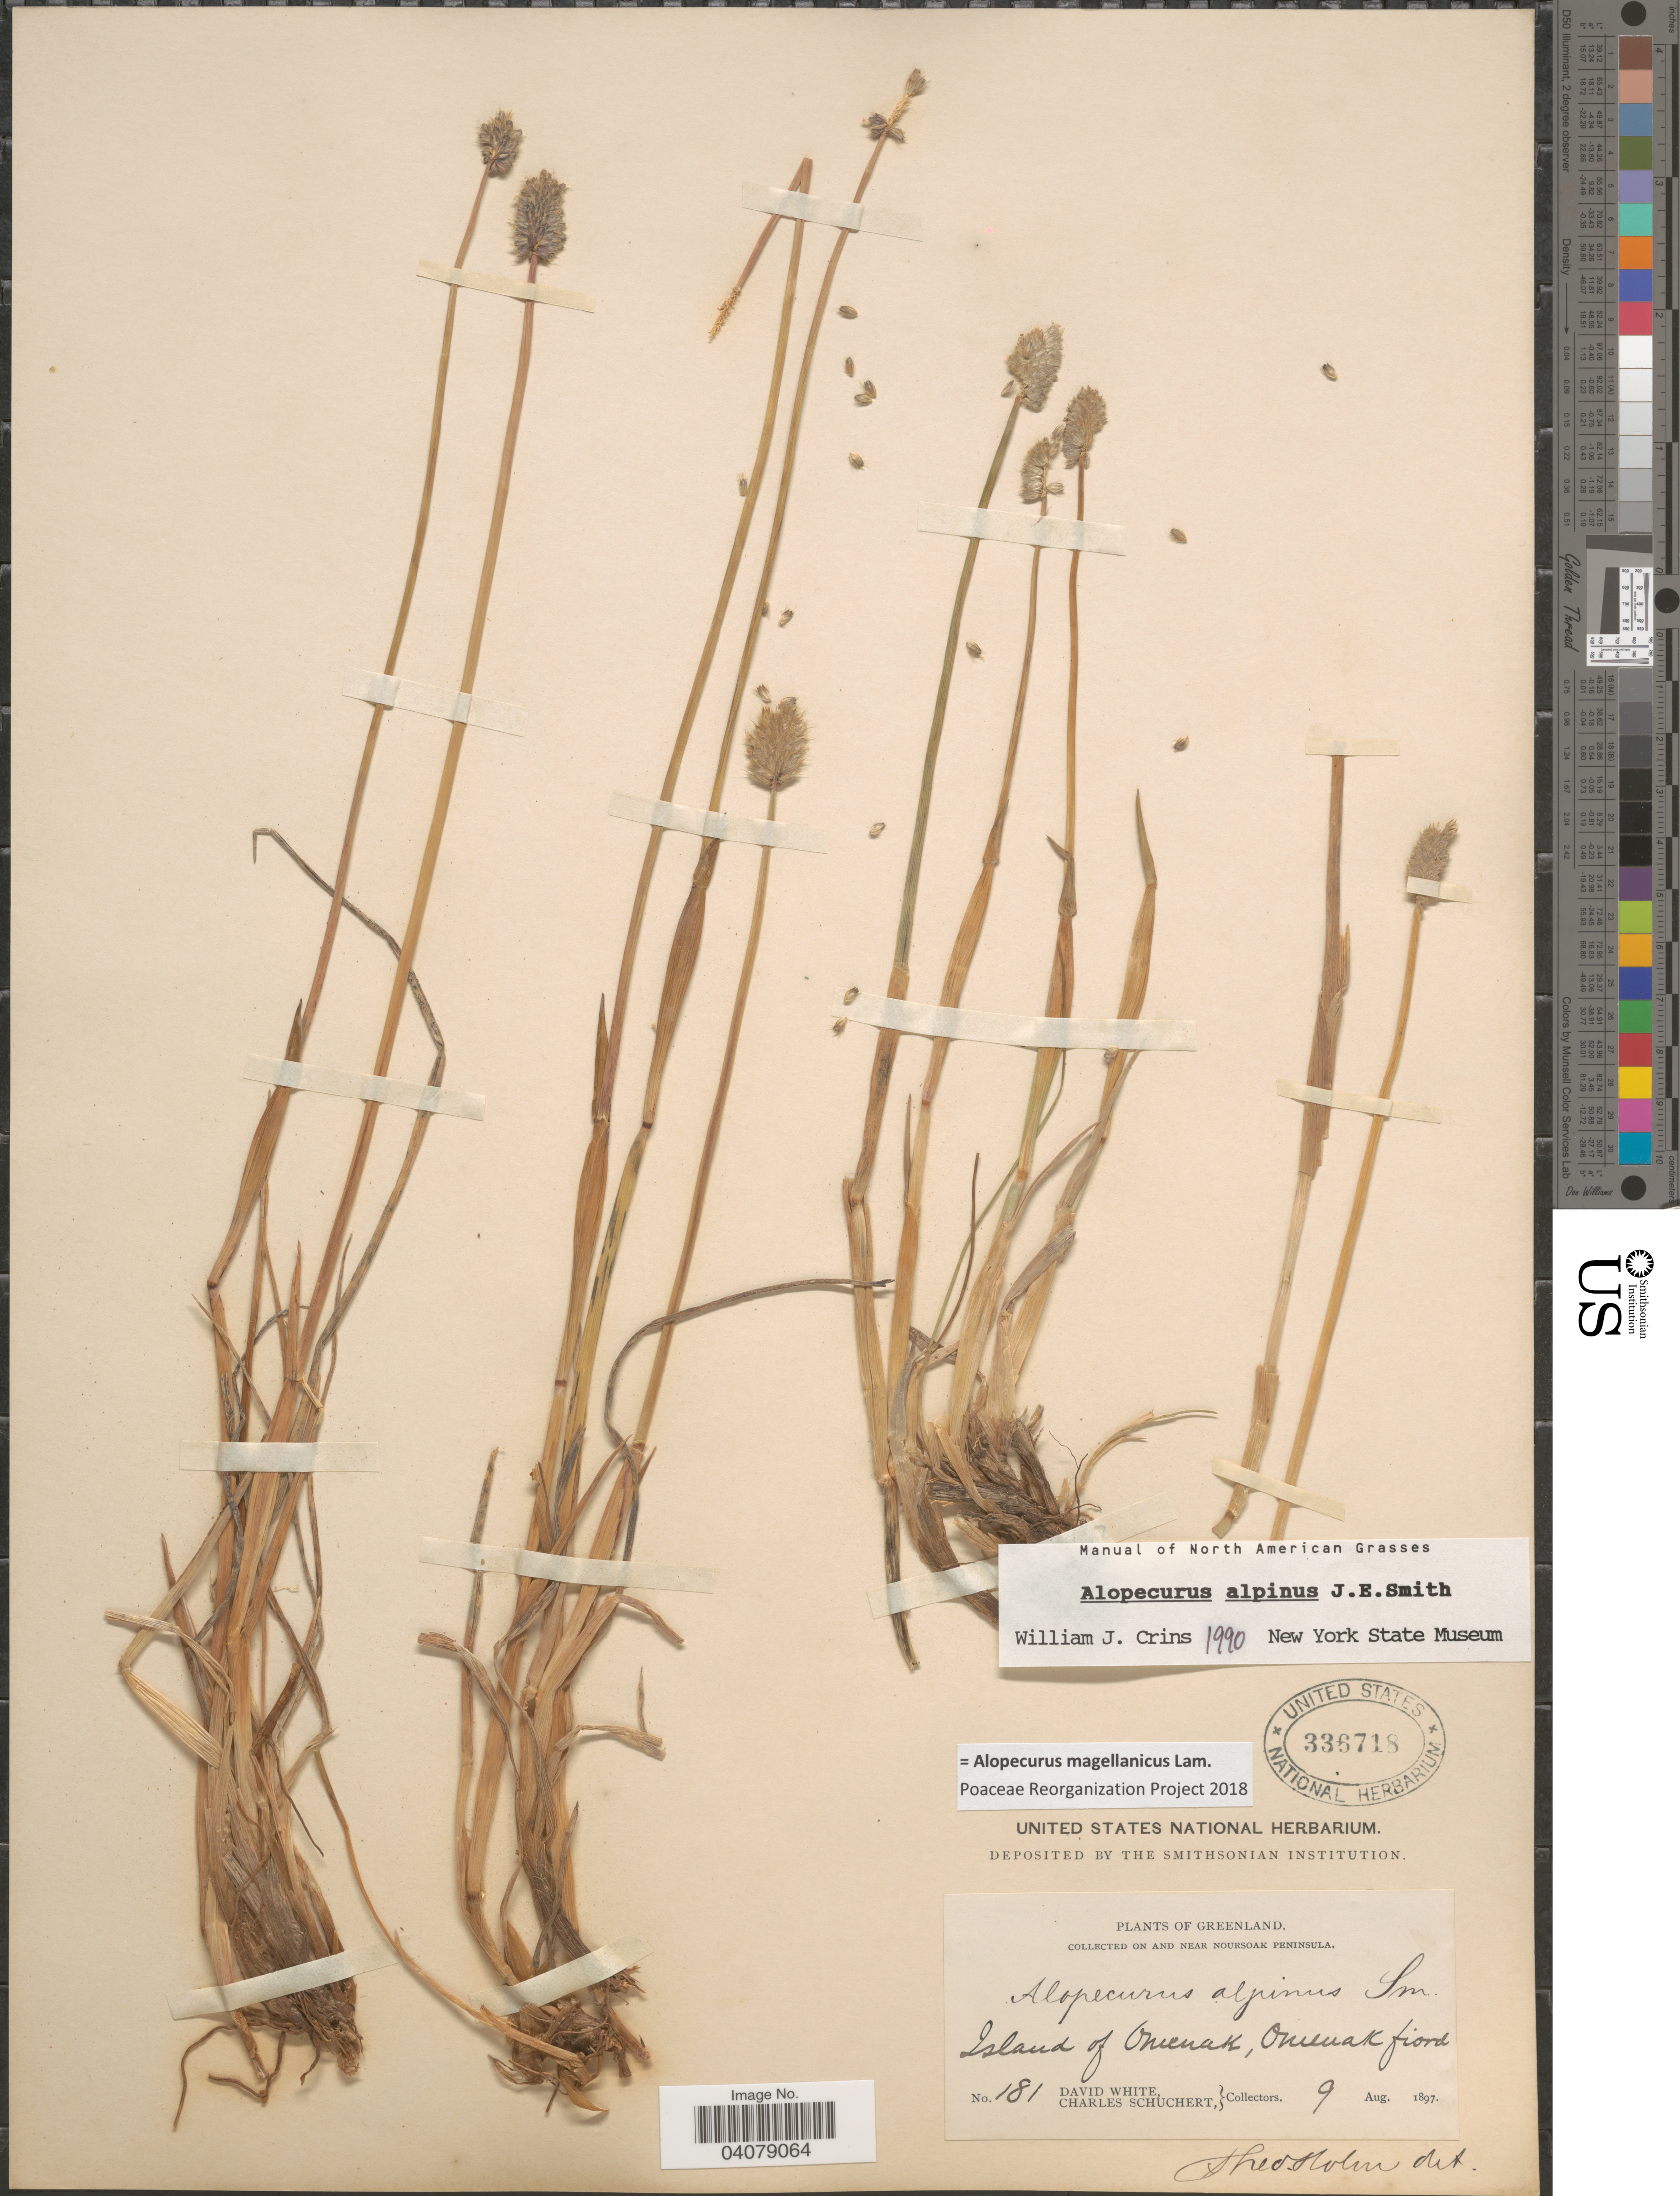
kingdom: Plantae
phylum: Tracheophyta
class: Liliopsida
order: Poales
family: Poaceae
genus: Alopecurus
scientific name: Alopecurus magellanicus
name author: Lam.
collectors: D. White & C. Schuchert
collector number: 181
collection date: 1897-08-09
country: Greenland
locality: On and near Noursoak Peninsula. Island of Omenak, Omenak fiord.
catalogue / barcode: US 336718